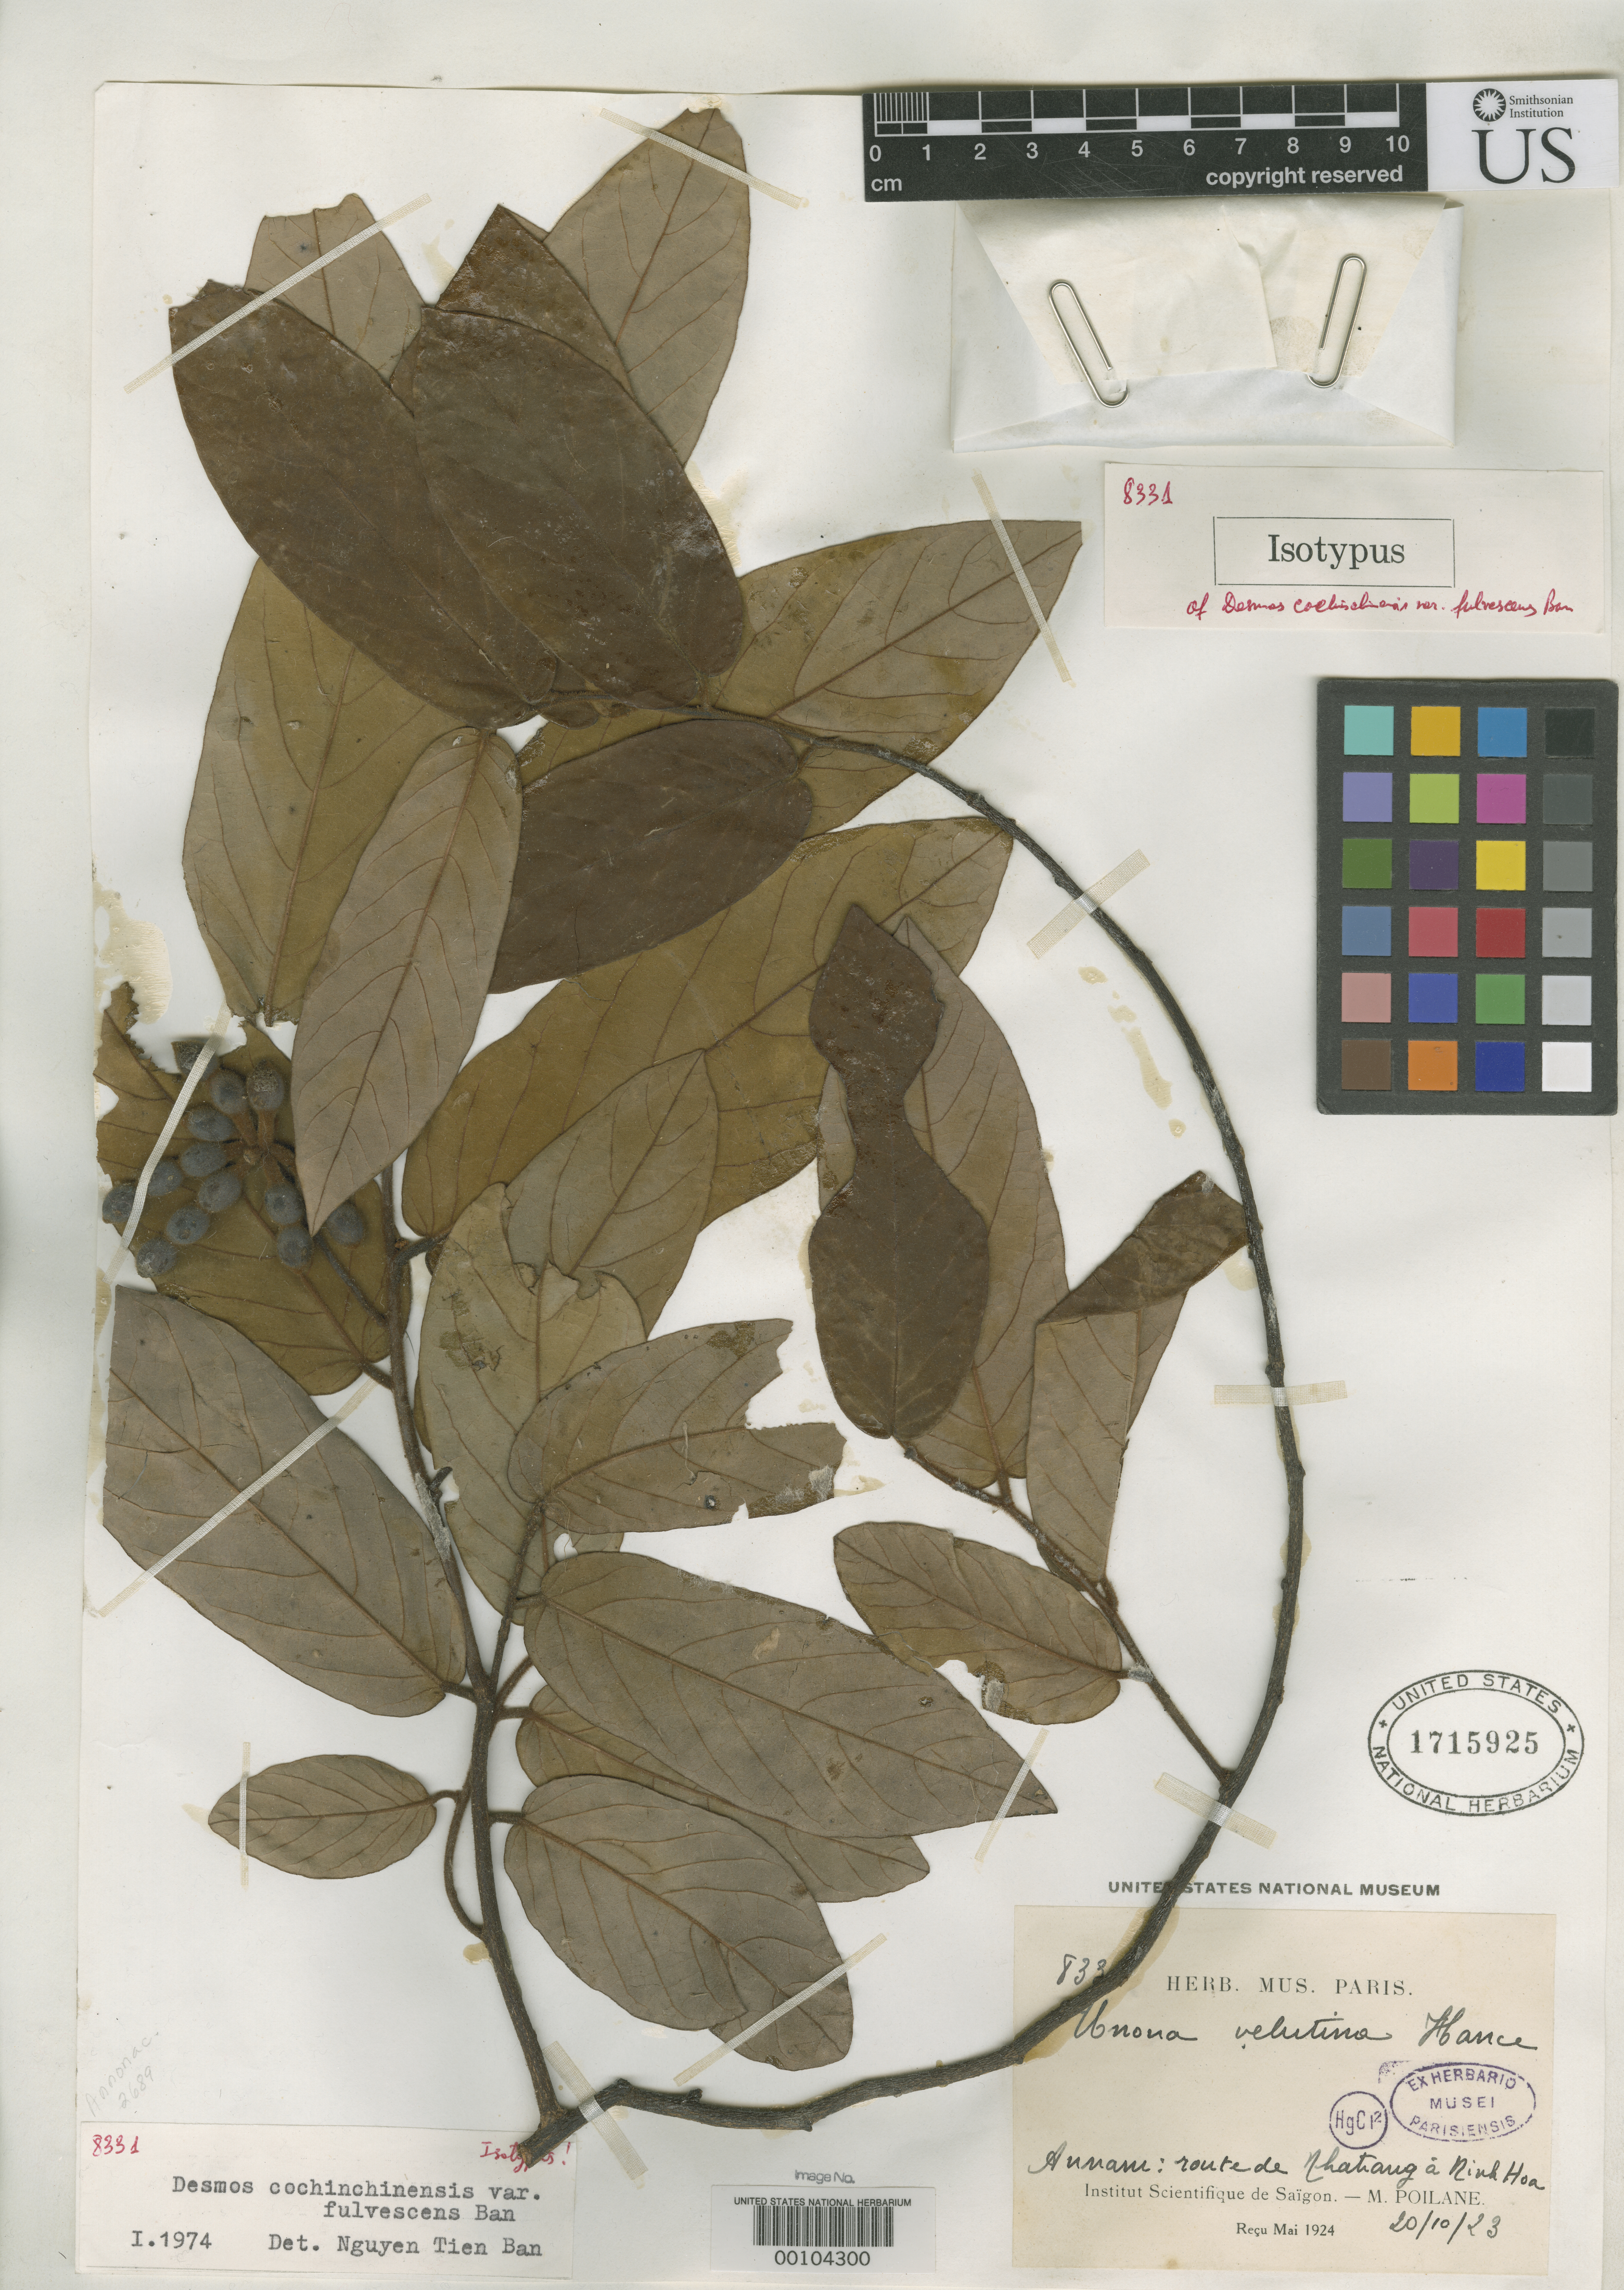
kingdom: Plantae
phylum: Tracheophyta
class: Magnoliopsida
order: Magnoliales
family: Annonaceae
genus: Desmos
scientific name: Desmos cochinchinensis var. fulvescens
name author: Bân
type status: Isotype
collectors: E. Poilane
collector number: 8331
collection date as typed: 20 Oct 1923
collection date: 1923-10-20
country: Vietnam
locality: Annam, Khanh Hoa.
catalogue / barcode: US 1715925